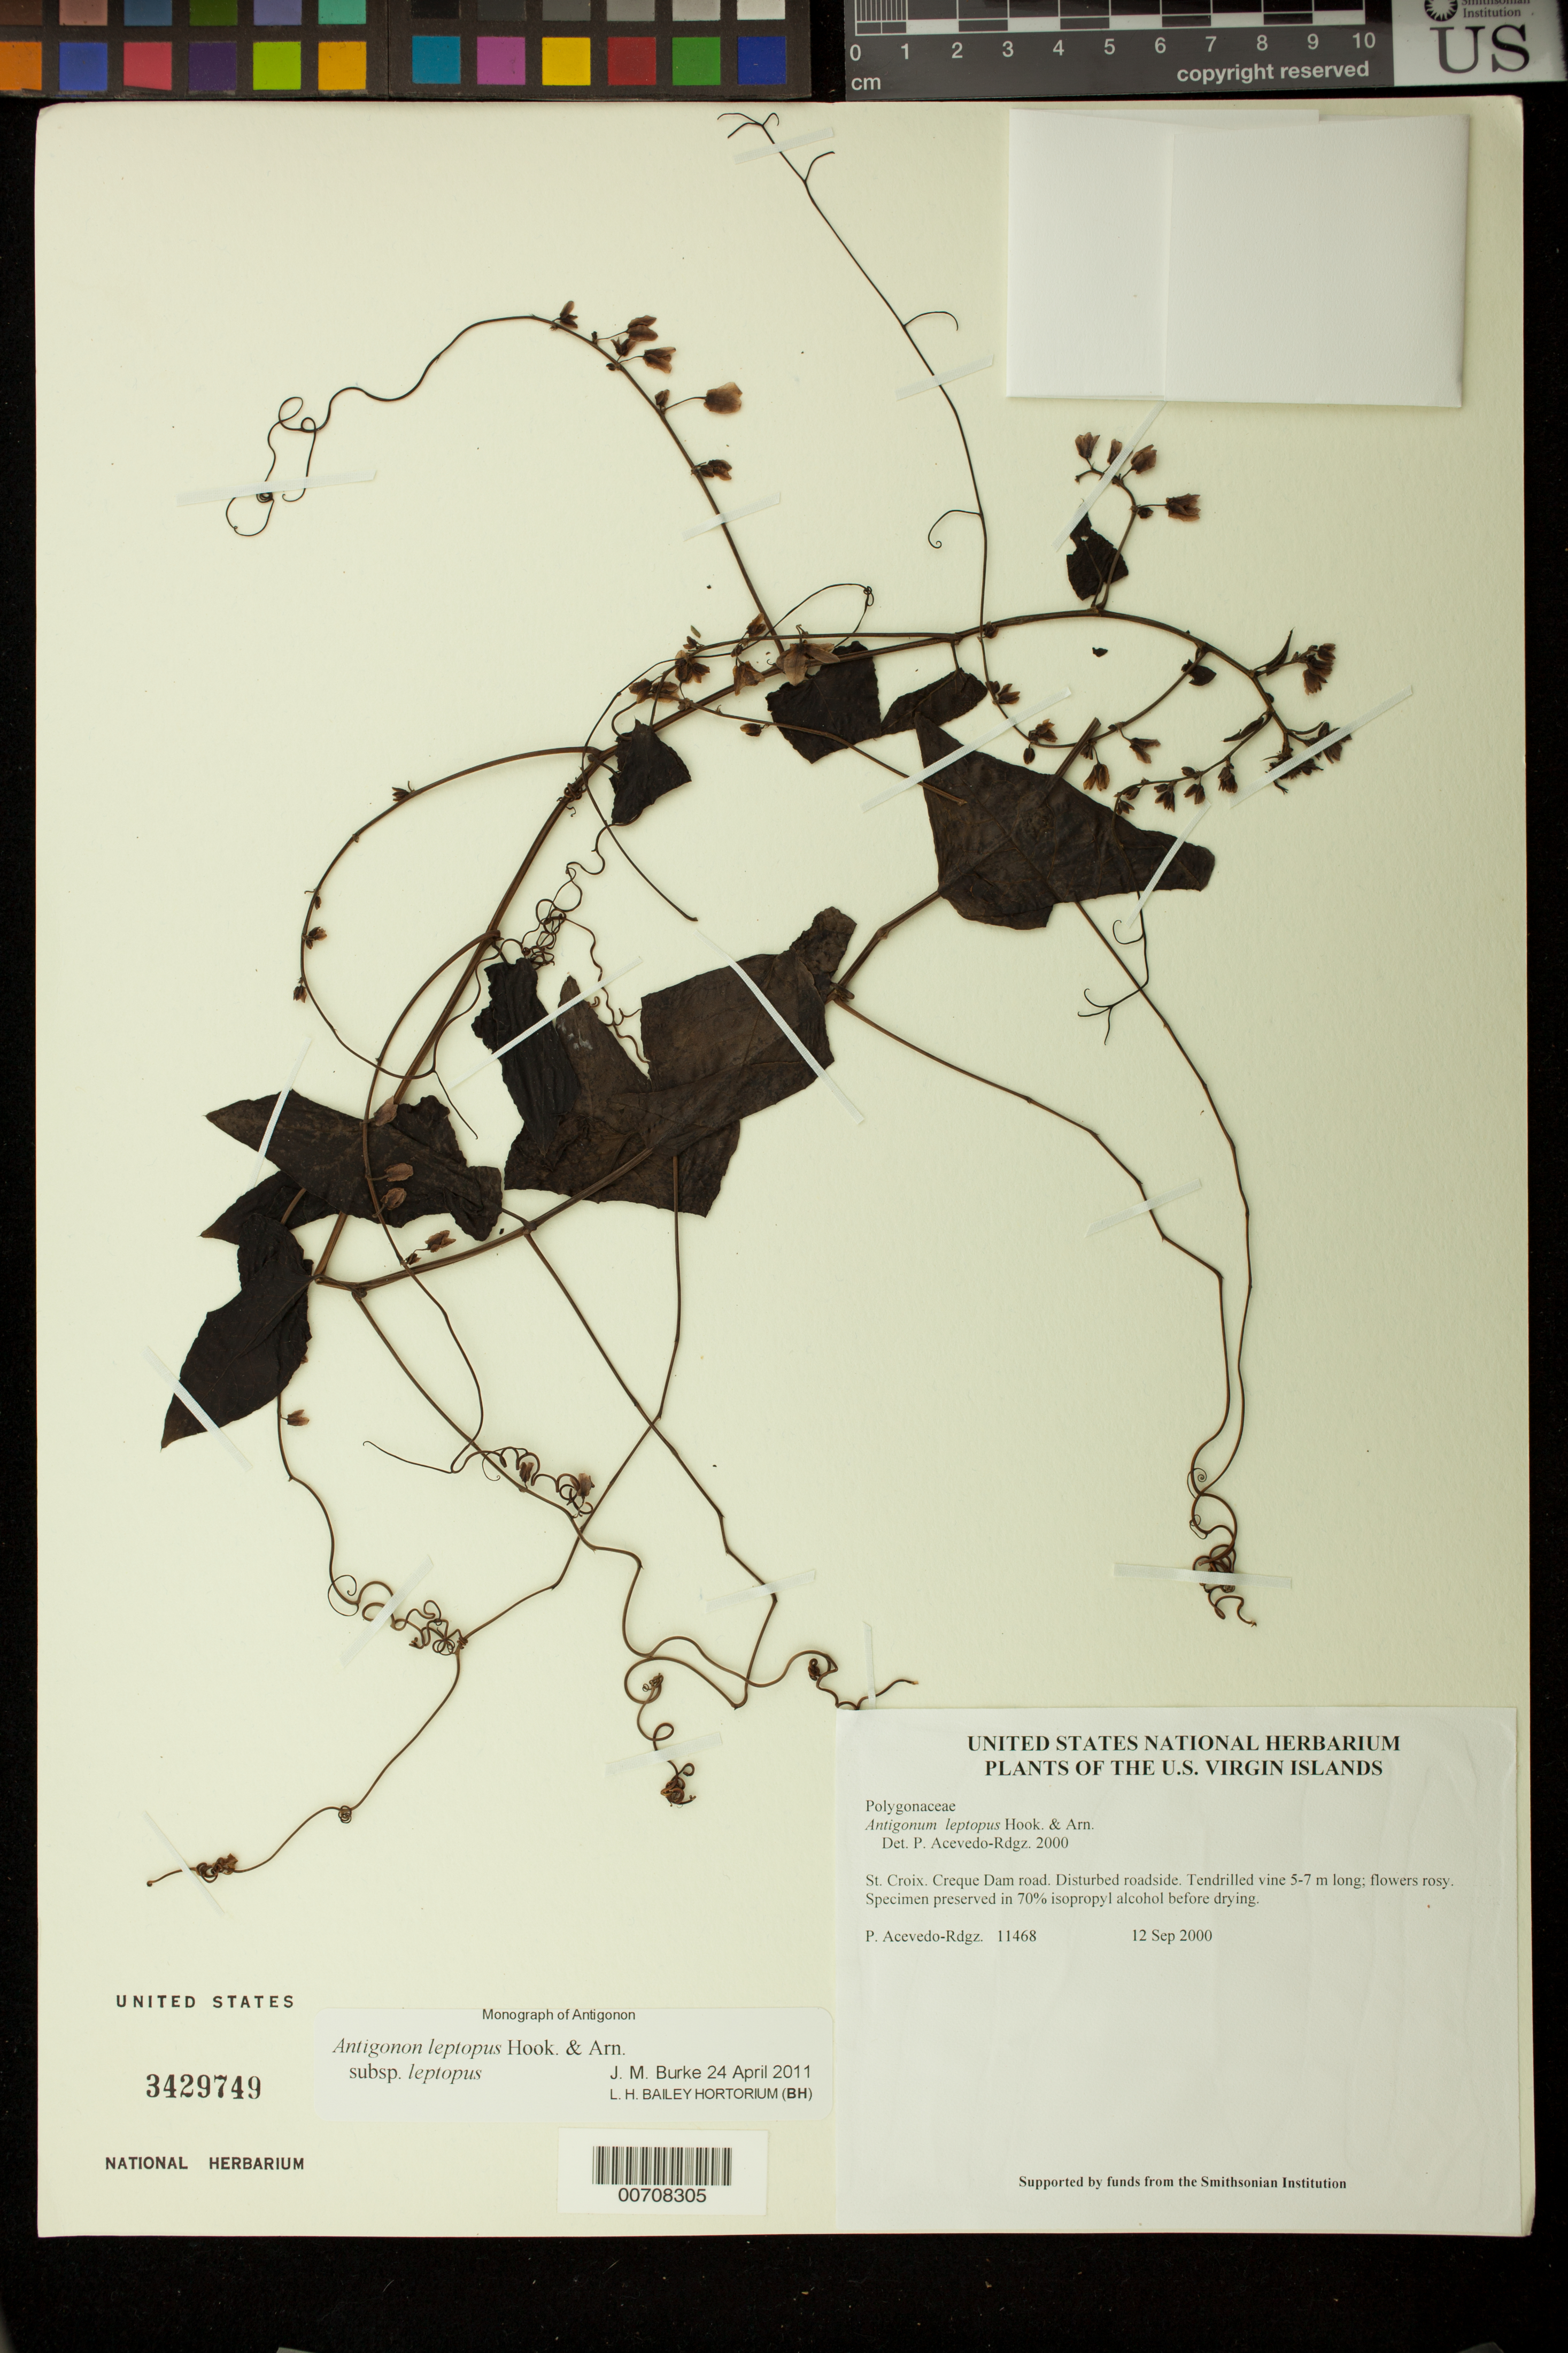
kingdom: Plantae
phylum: Tracheophyta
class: Magnoliopsida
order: Caryophyllales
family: Polygonaceae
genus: Antigonon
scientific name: Antigonon leptopus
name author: Hook. & Arn.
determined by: Acevedo-Rodríguez, P., (BOT), Smithsonian Institution - National Museum of Natural History (UNITED STATES)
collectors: P. Acevedo-Rodr.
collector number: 11468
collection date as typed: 12 Sep 2000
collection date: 2000-09-12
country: U.S. Virgin Islands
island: St. Croix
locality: Creque Dam road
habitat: Disturbed roadside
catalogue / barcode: US 3429749